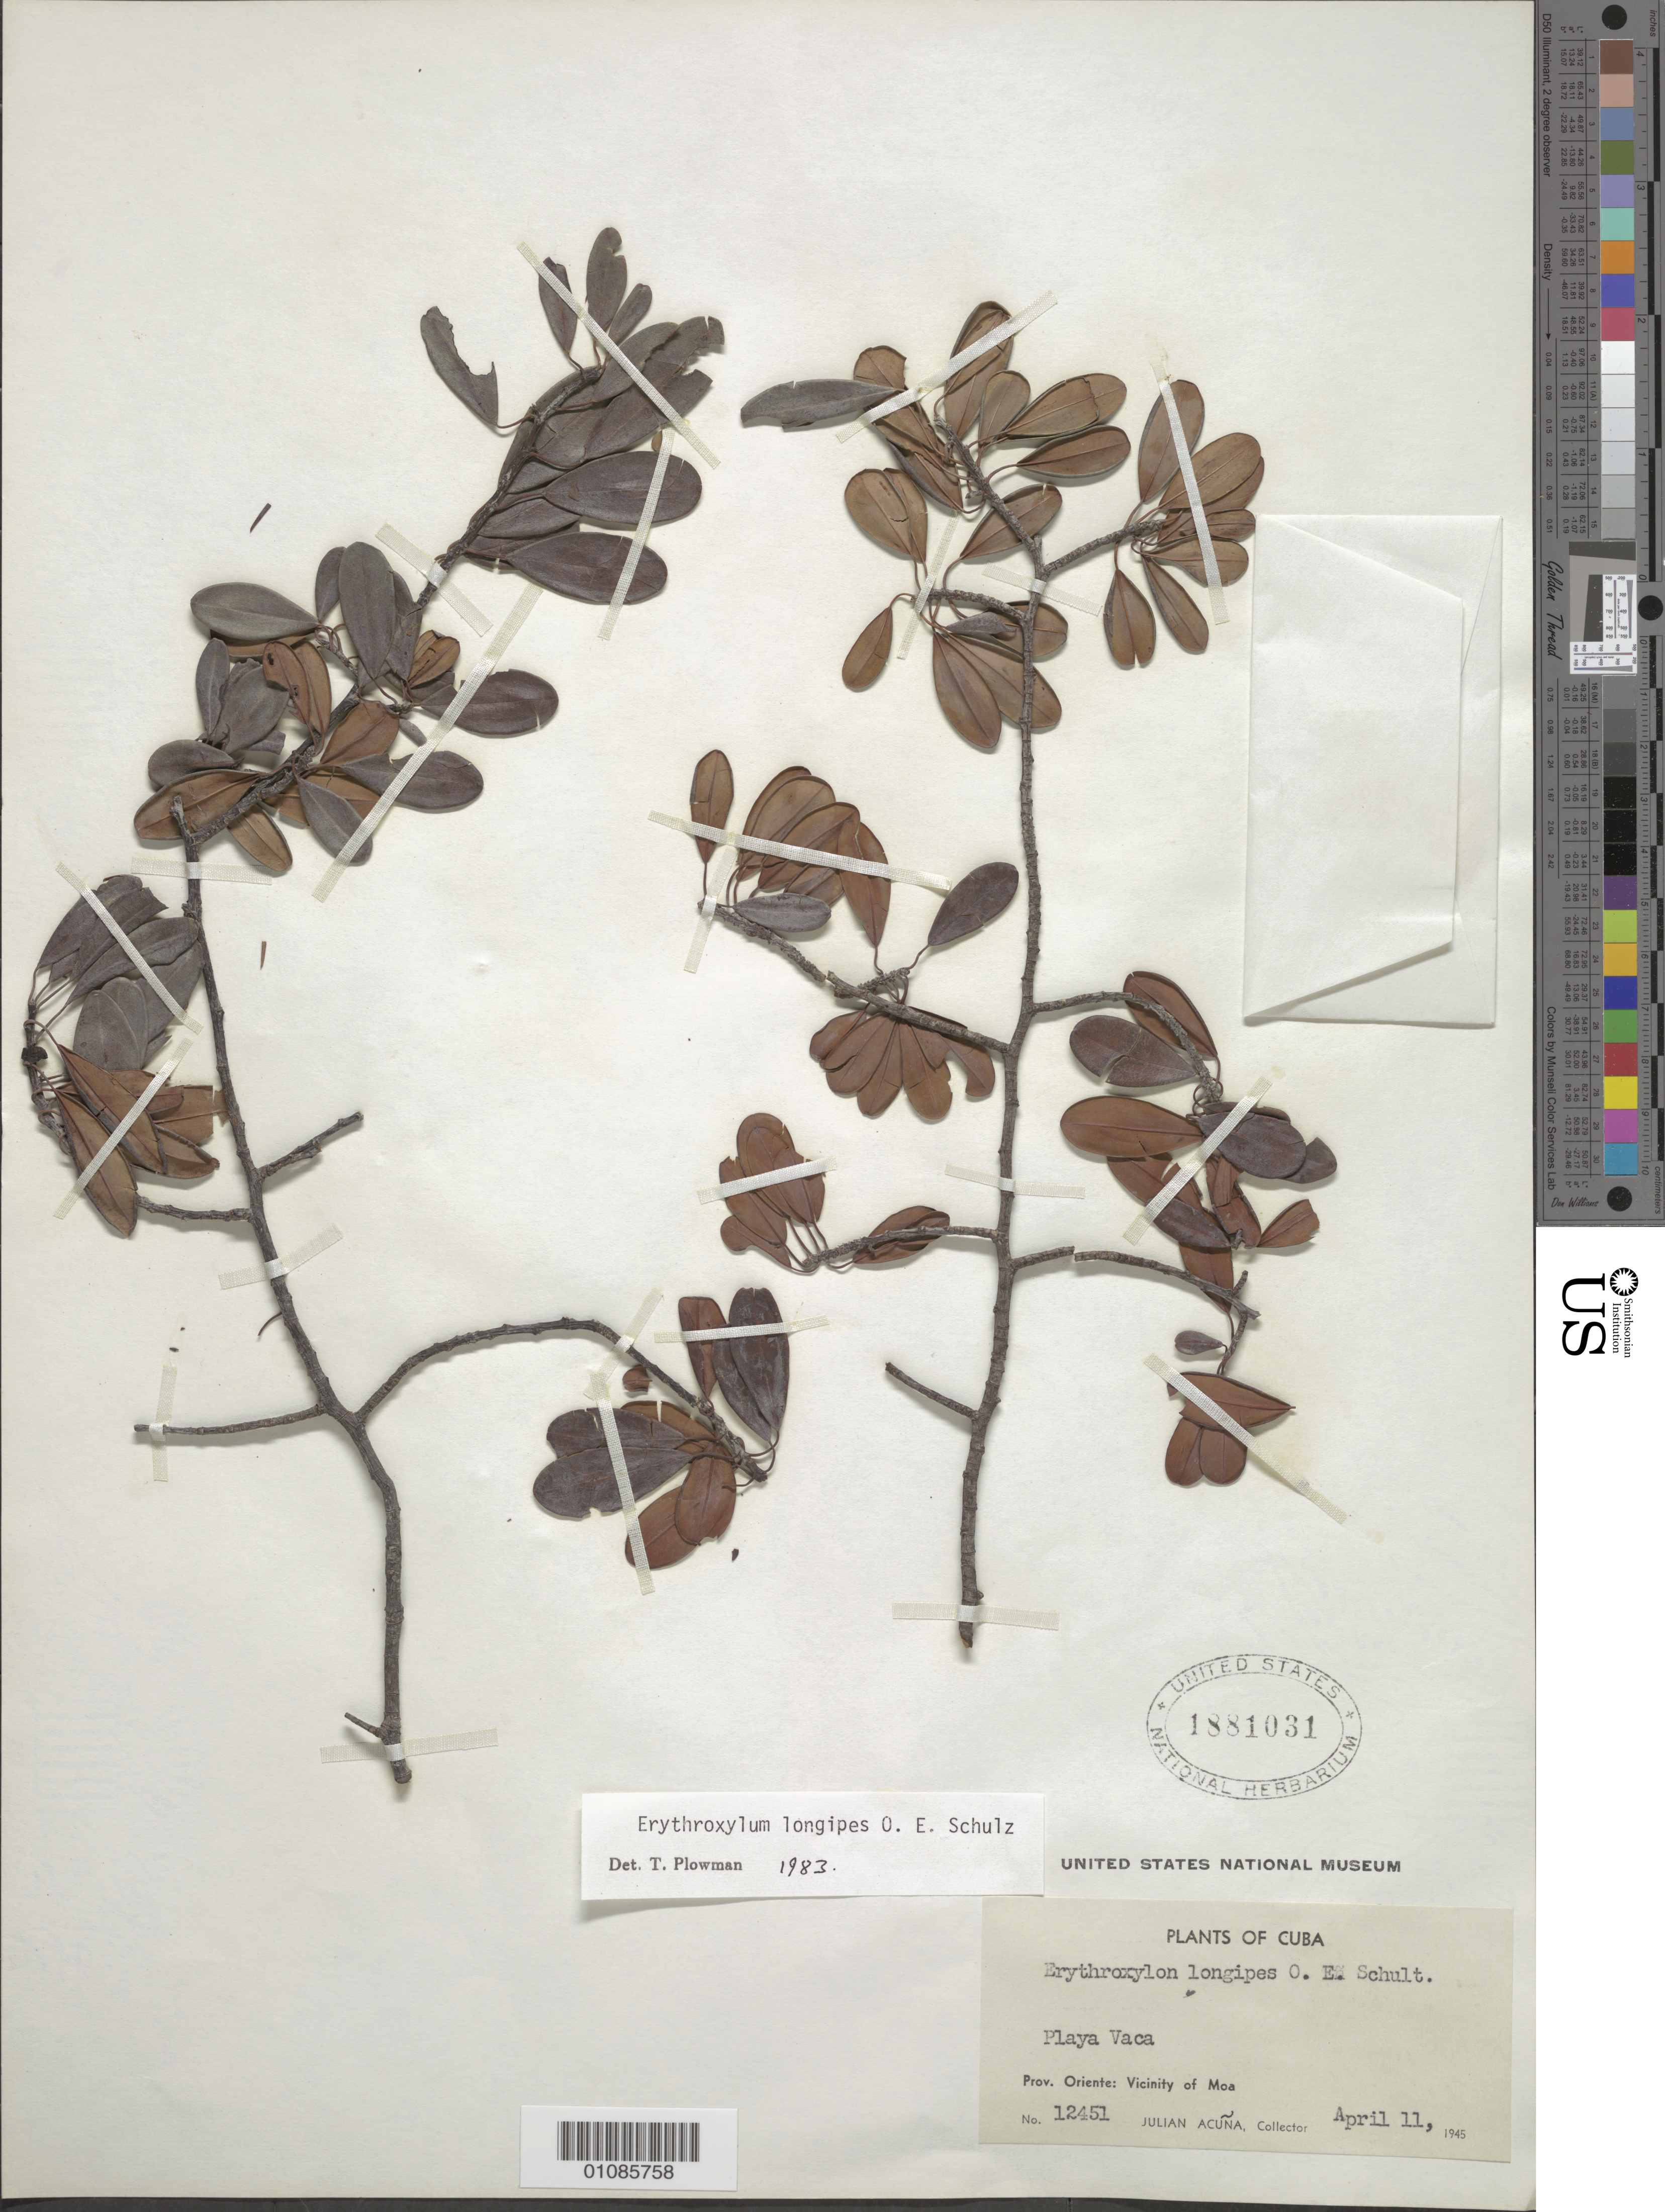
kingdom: Plantae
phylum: Tracheophyta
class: Magnoliopsida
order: Malpighiales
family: Erythroxylaceae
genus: Erythroxylum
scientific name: Erythroxylum longipes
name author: O.E. Schulz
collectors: J. Acuña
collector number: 12451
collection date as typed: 11 Apr 1945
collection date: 1945-04-11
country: Cuba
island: Cuba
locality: Oriente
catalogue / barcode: US 1881931